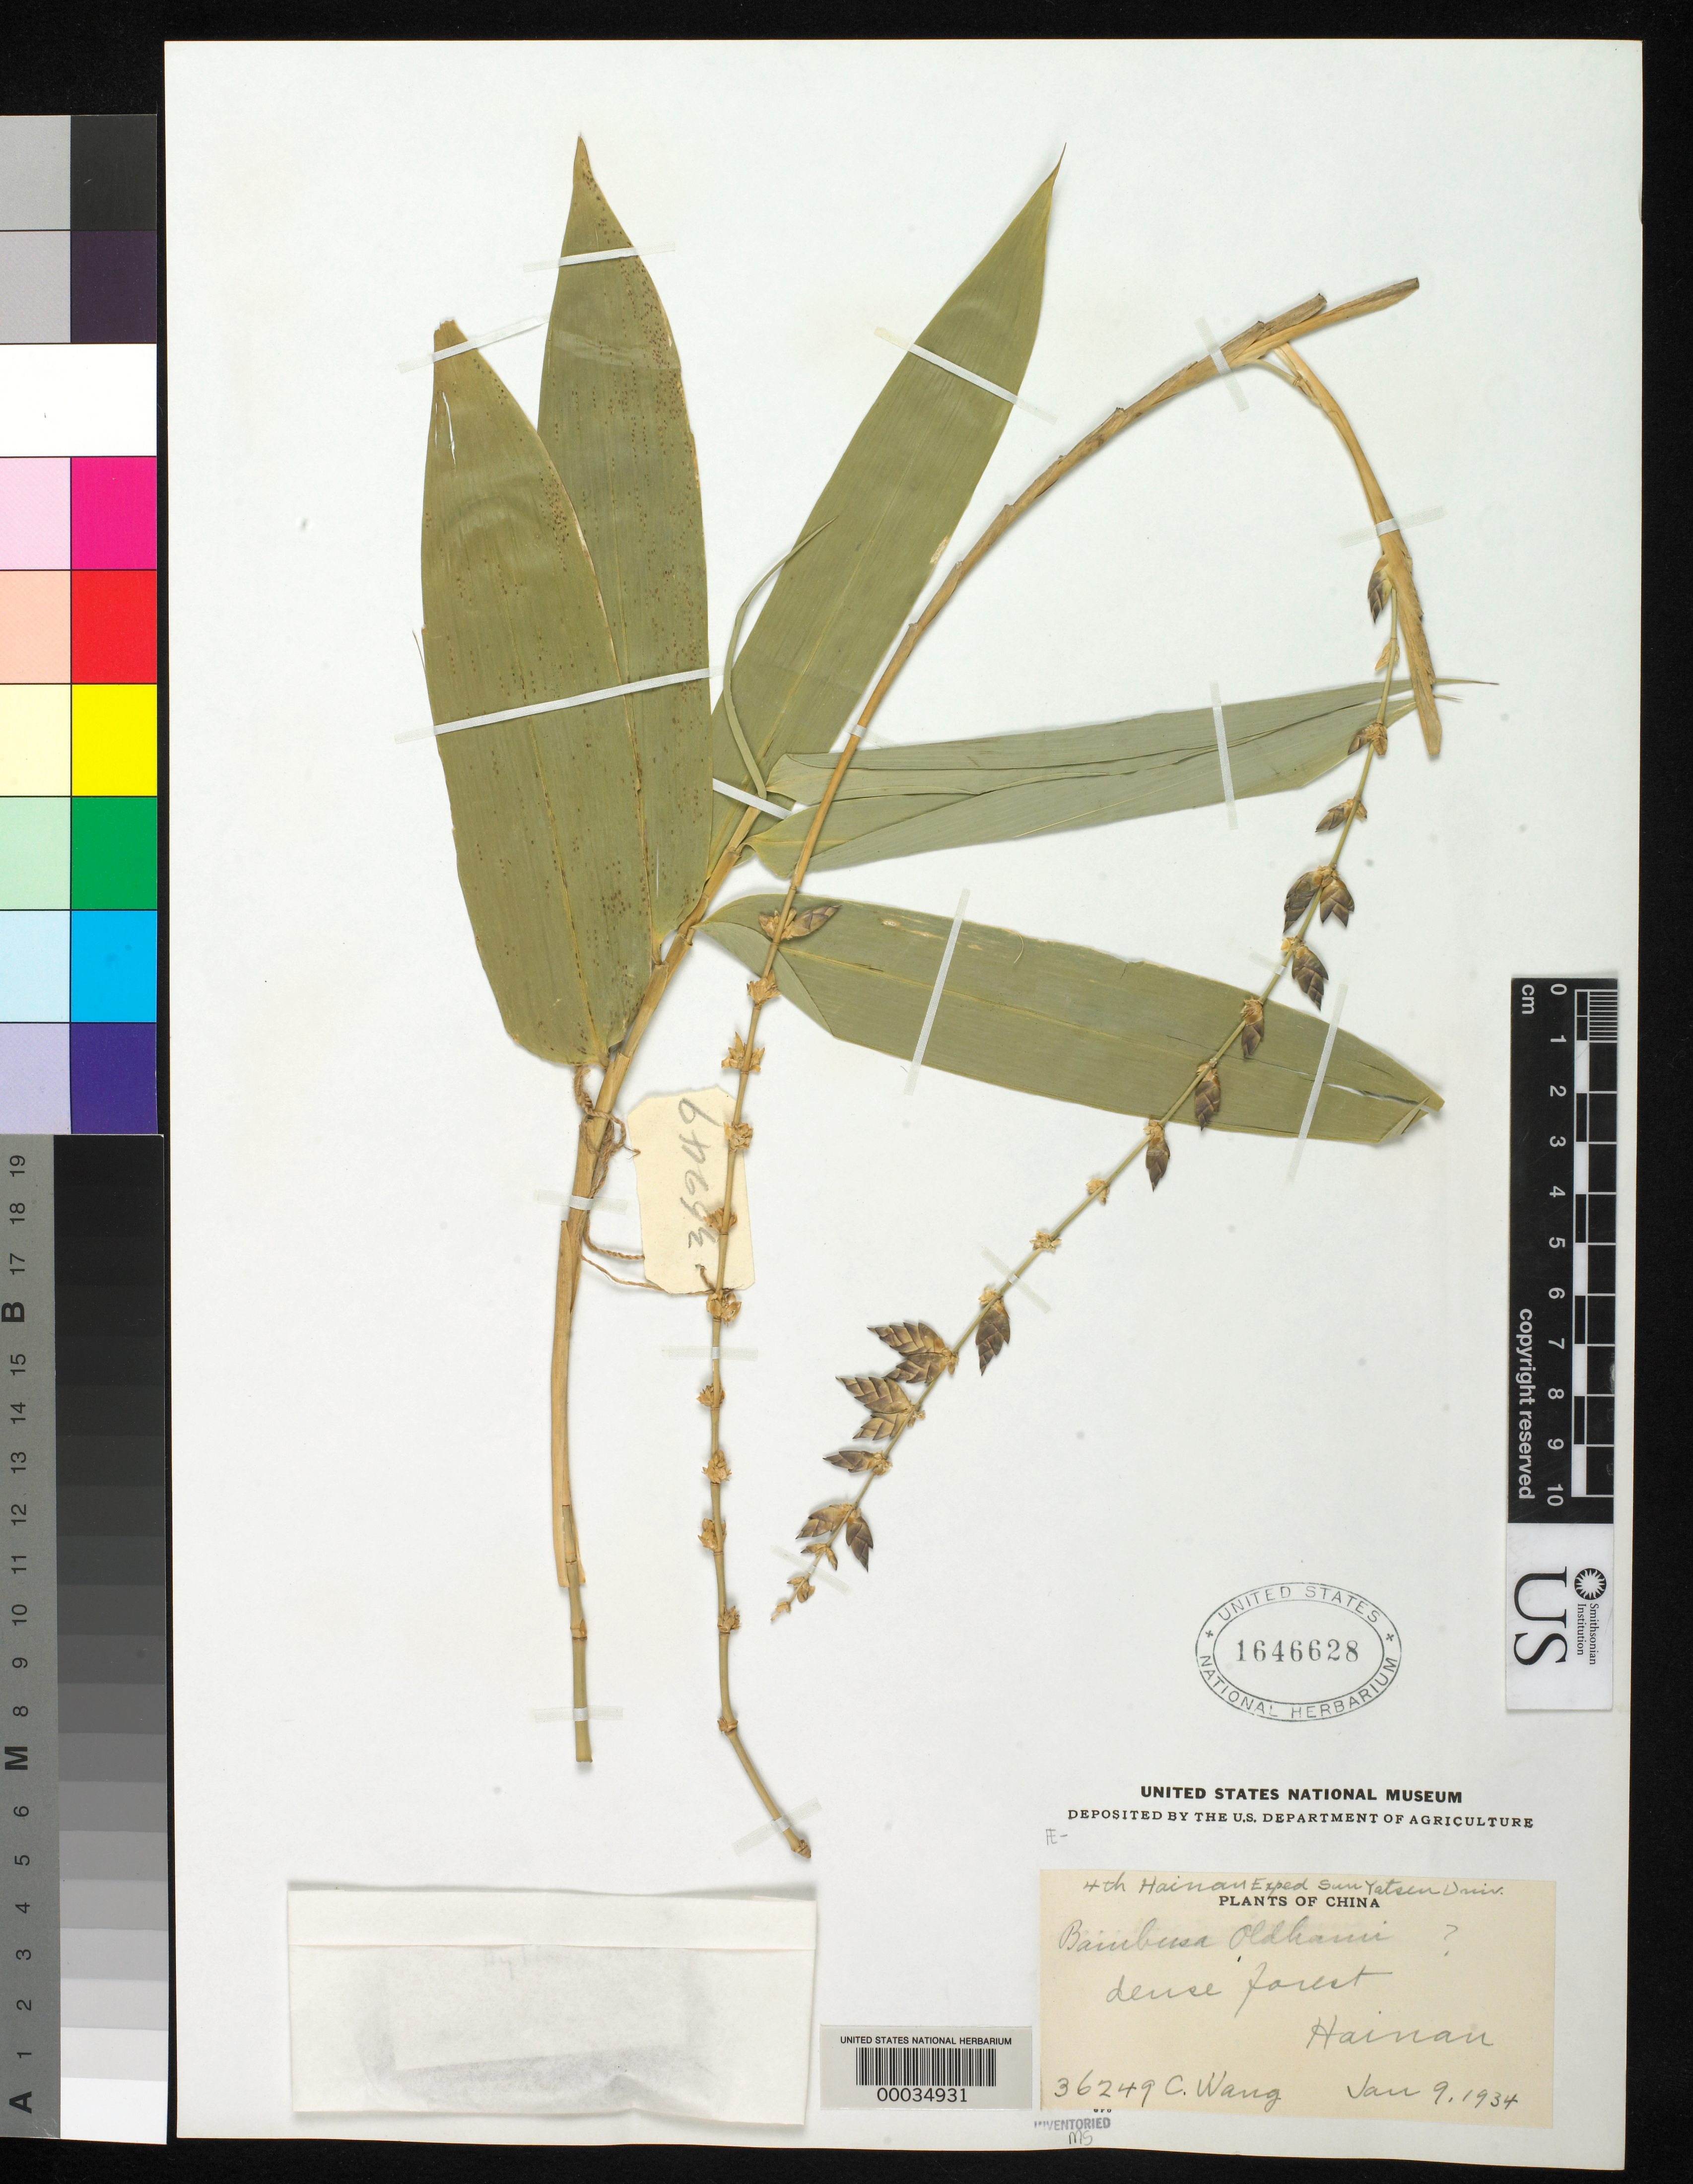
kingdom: Plantae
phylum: Tracheophyta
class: Liliopsida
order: Poales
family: Poaceae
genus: Bambusa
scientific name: Bambusa oldhamii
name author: Munro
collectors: C. Wang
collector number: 36249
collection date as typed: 09 Jan 1934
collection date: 1934-01-09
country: China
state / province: Hainan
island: Hainan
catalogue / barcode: US 1646628